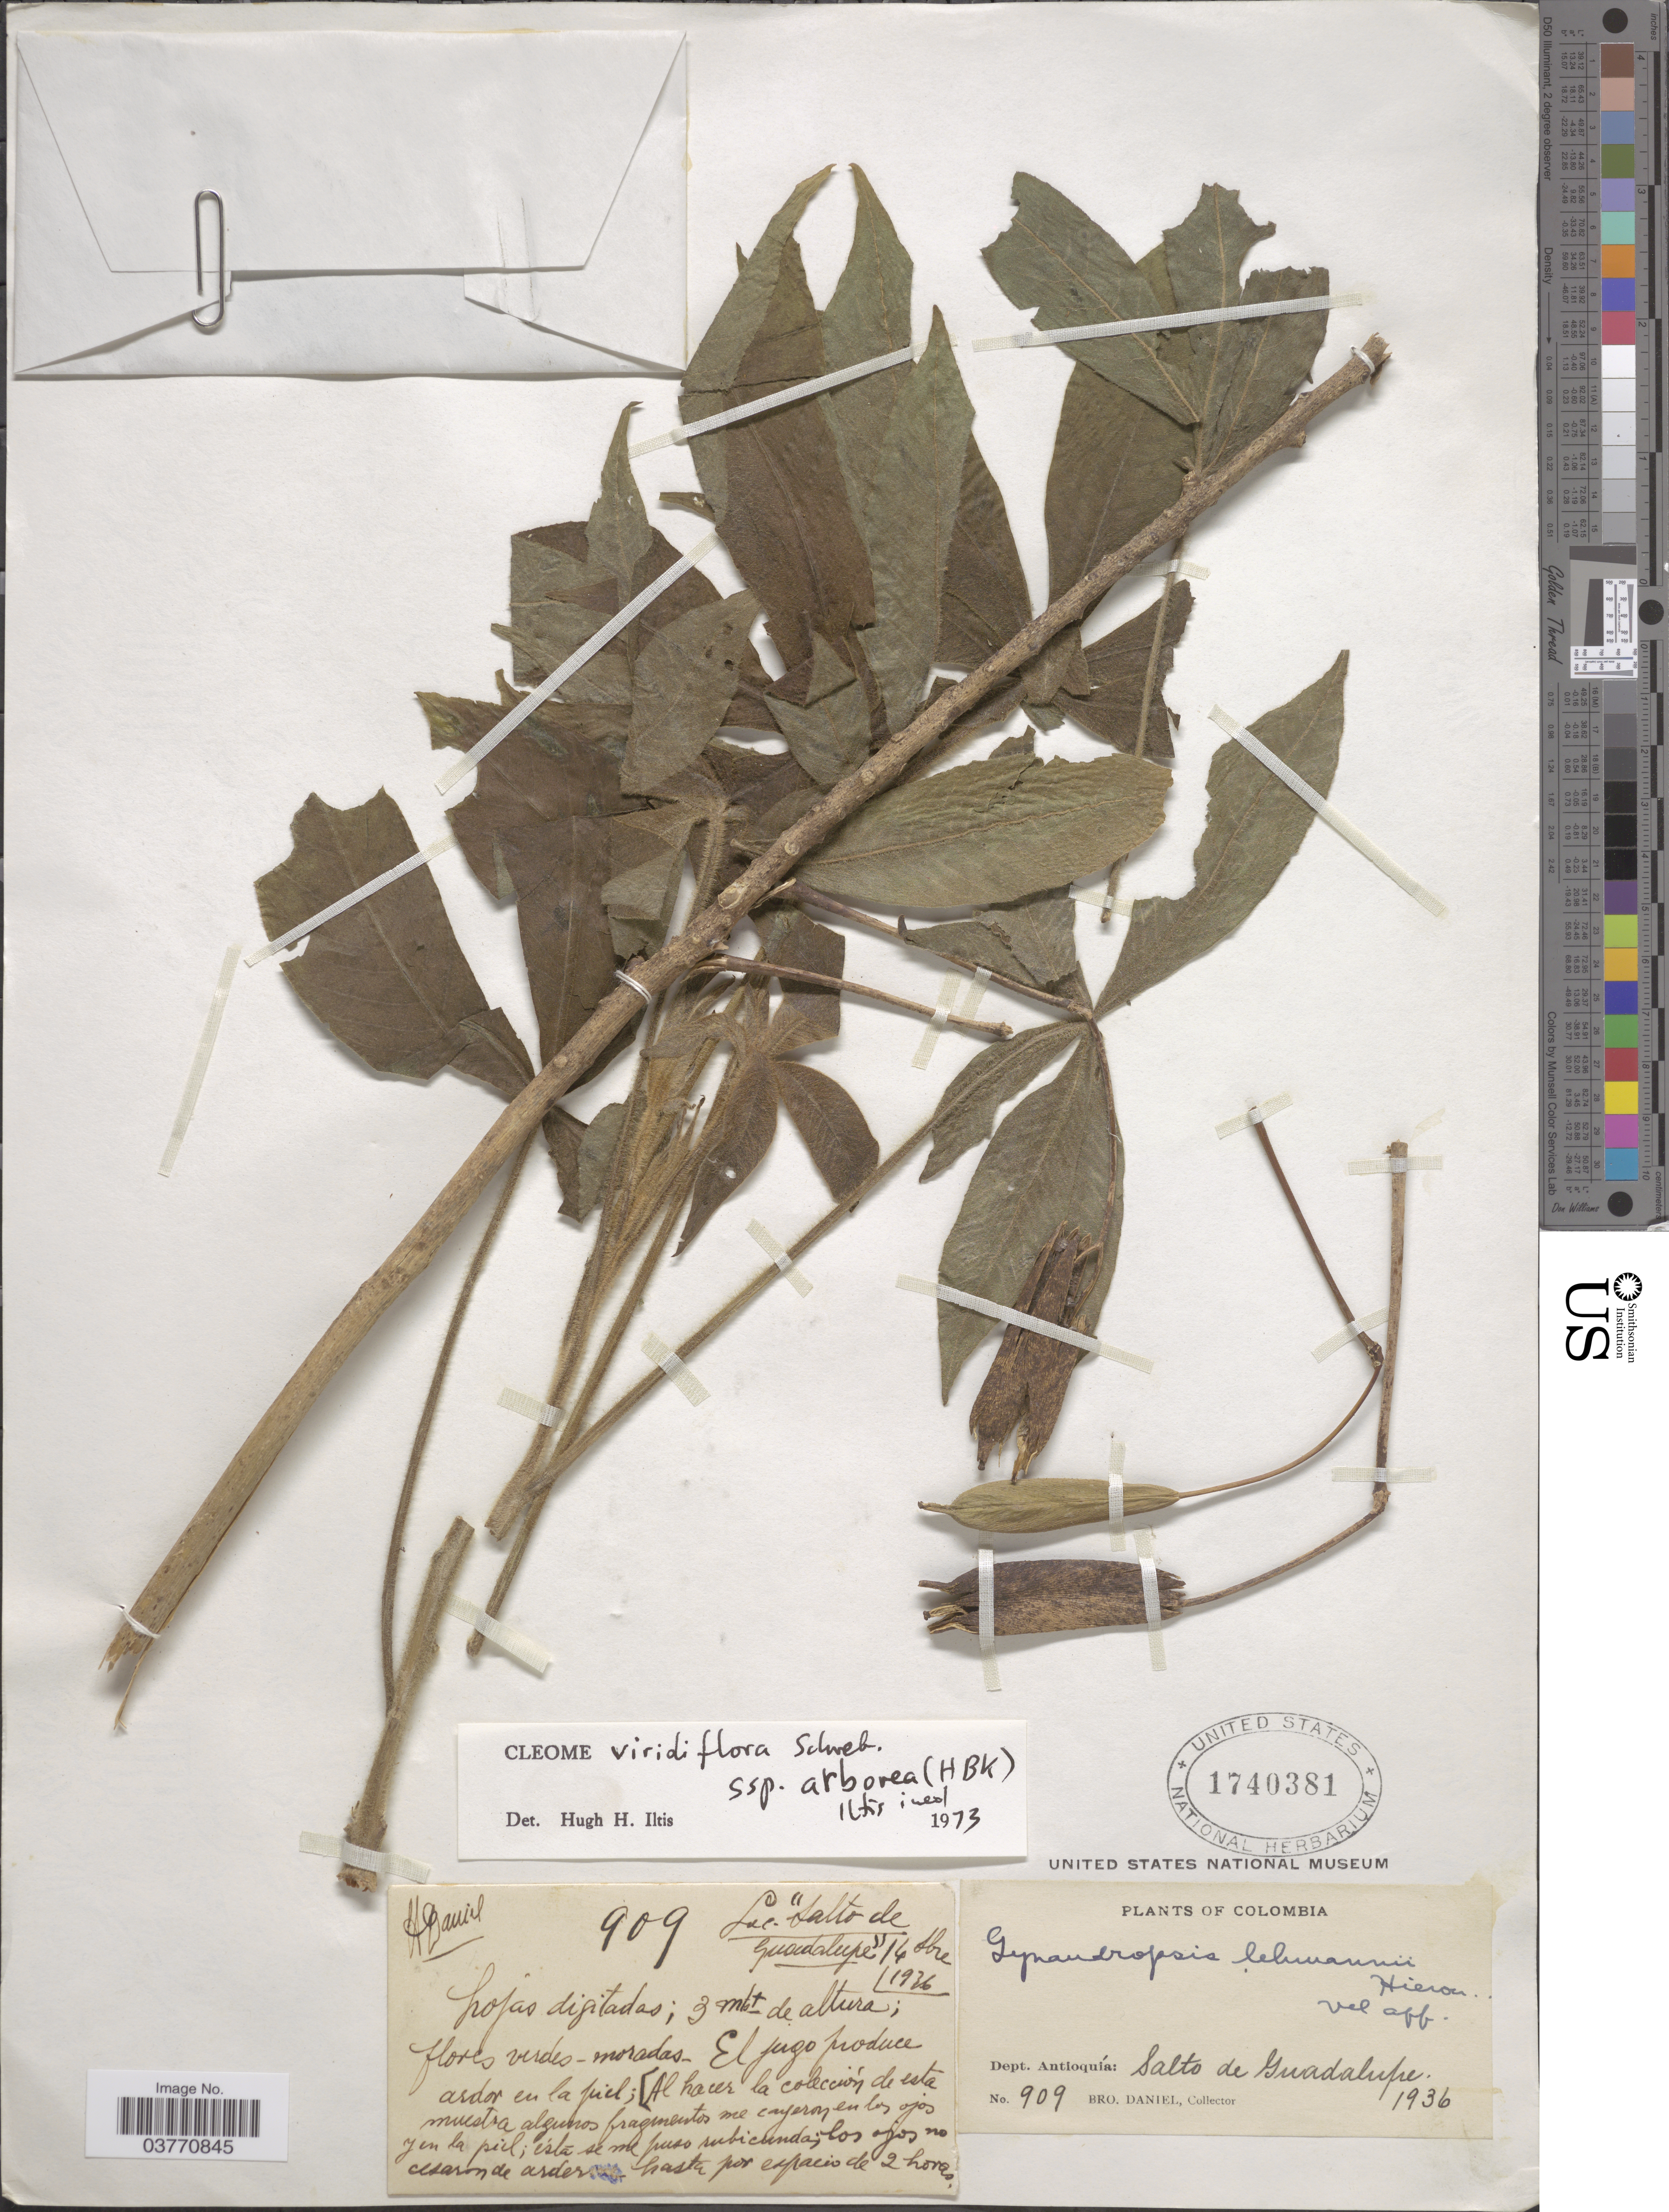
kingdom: Plantae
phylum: Tracheophyta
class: Magnoliopsida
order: Brassicales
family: Cleomaceae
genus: Melidiscus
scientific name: Melidiscus pruriens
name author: (Triana & Planch.) Roalson & Cornejo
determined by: Strong, Mark T., (BOT), Smithsonian Institution - National Museum of Natural History (UNITED STATES)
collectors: Bro. Daniel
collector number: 909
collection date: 1936-09-14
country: Colombia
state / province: Antioquia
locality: Dept. Antioquía: Salto de Guadalupe.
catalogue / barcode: US 1740381